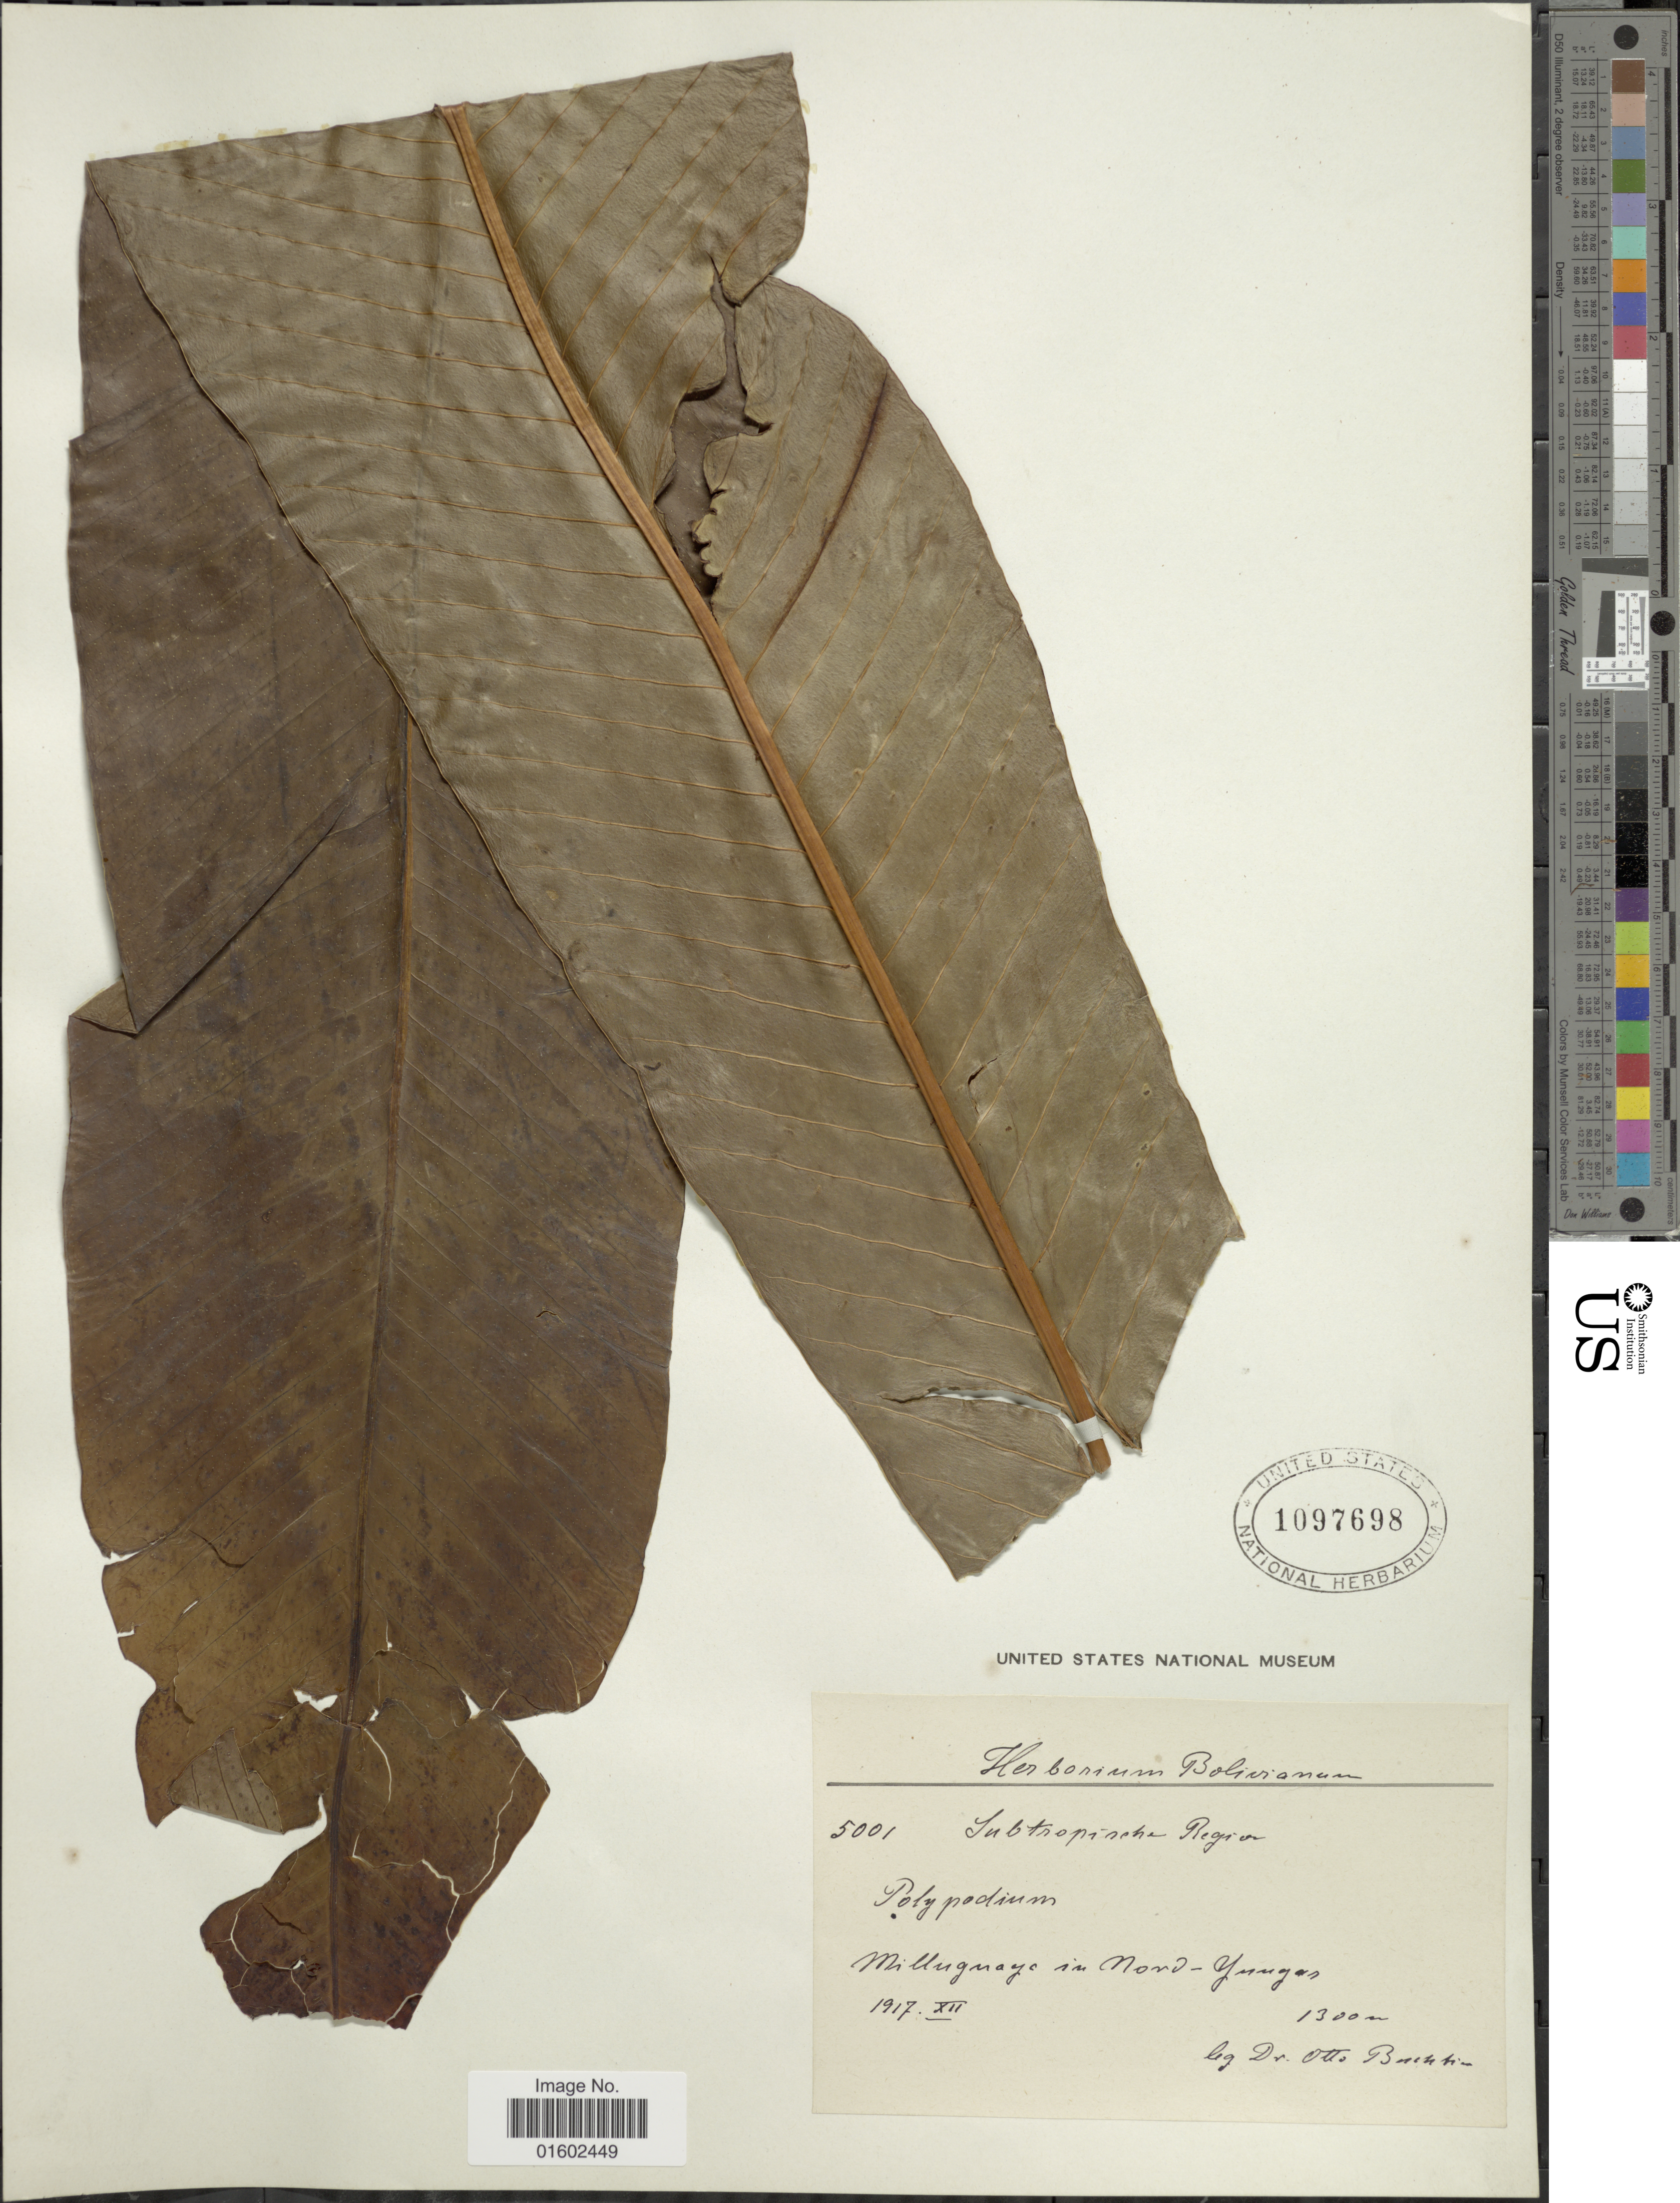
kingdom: Plantae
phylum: Tracheophyta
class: Polypodiopsida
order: Polypodiales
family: Polypodiaceae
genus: Niphidium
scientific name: Niphidium crassifolium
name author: (L.) Lellinger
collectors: O. Buchtien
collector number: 5001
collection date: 1917-12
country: Bolivia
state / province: La Paz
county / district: Nor Yungas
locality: Milluguaya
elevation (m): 1300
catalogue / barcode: US 1097698